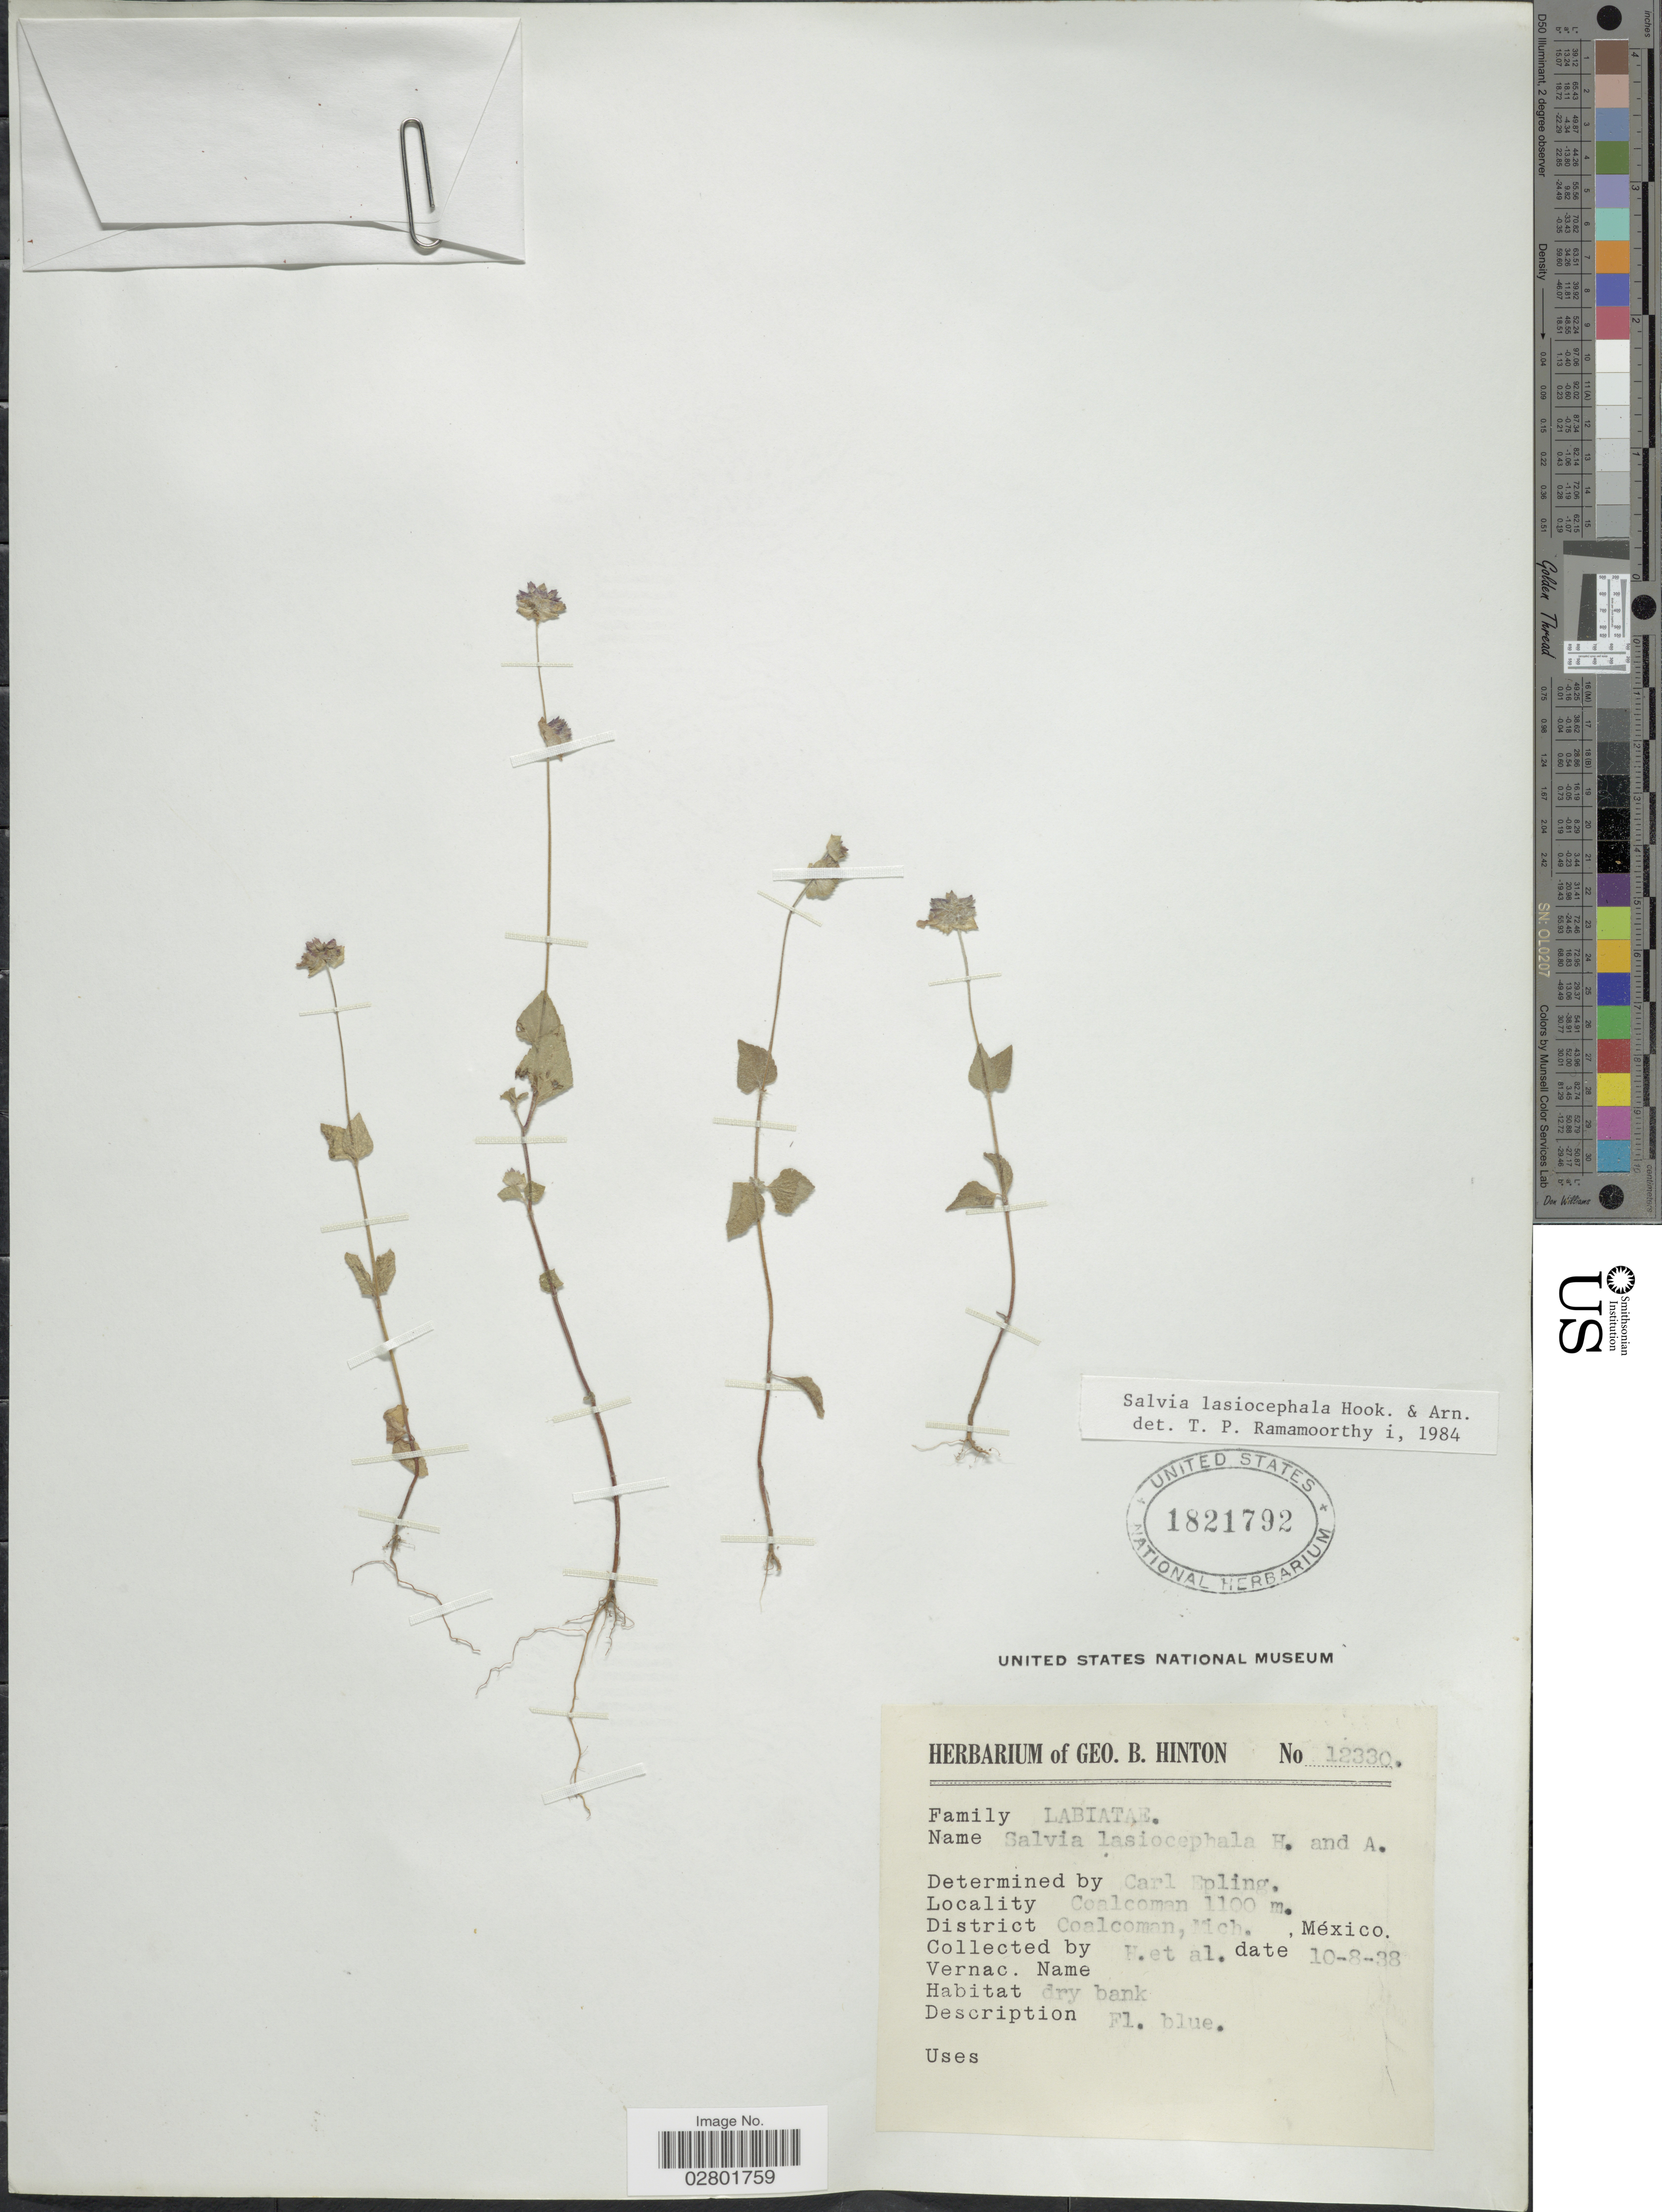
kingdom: Plantae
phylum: Tracheophyta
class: Magnoliopsida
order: Lamiales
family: Lamiaceae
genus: Salvia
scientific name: Salvia lasiocephala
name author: Hook. & Arn.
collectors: G. B. Hinton & et al.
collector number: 12330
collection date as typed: Transcribed d/m/y: 10/8/38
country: Mexico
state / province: Michoacán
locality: Coalcoman, District Coalcoman.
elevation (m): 1100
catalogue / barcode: US 1821792